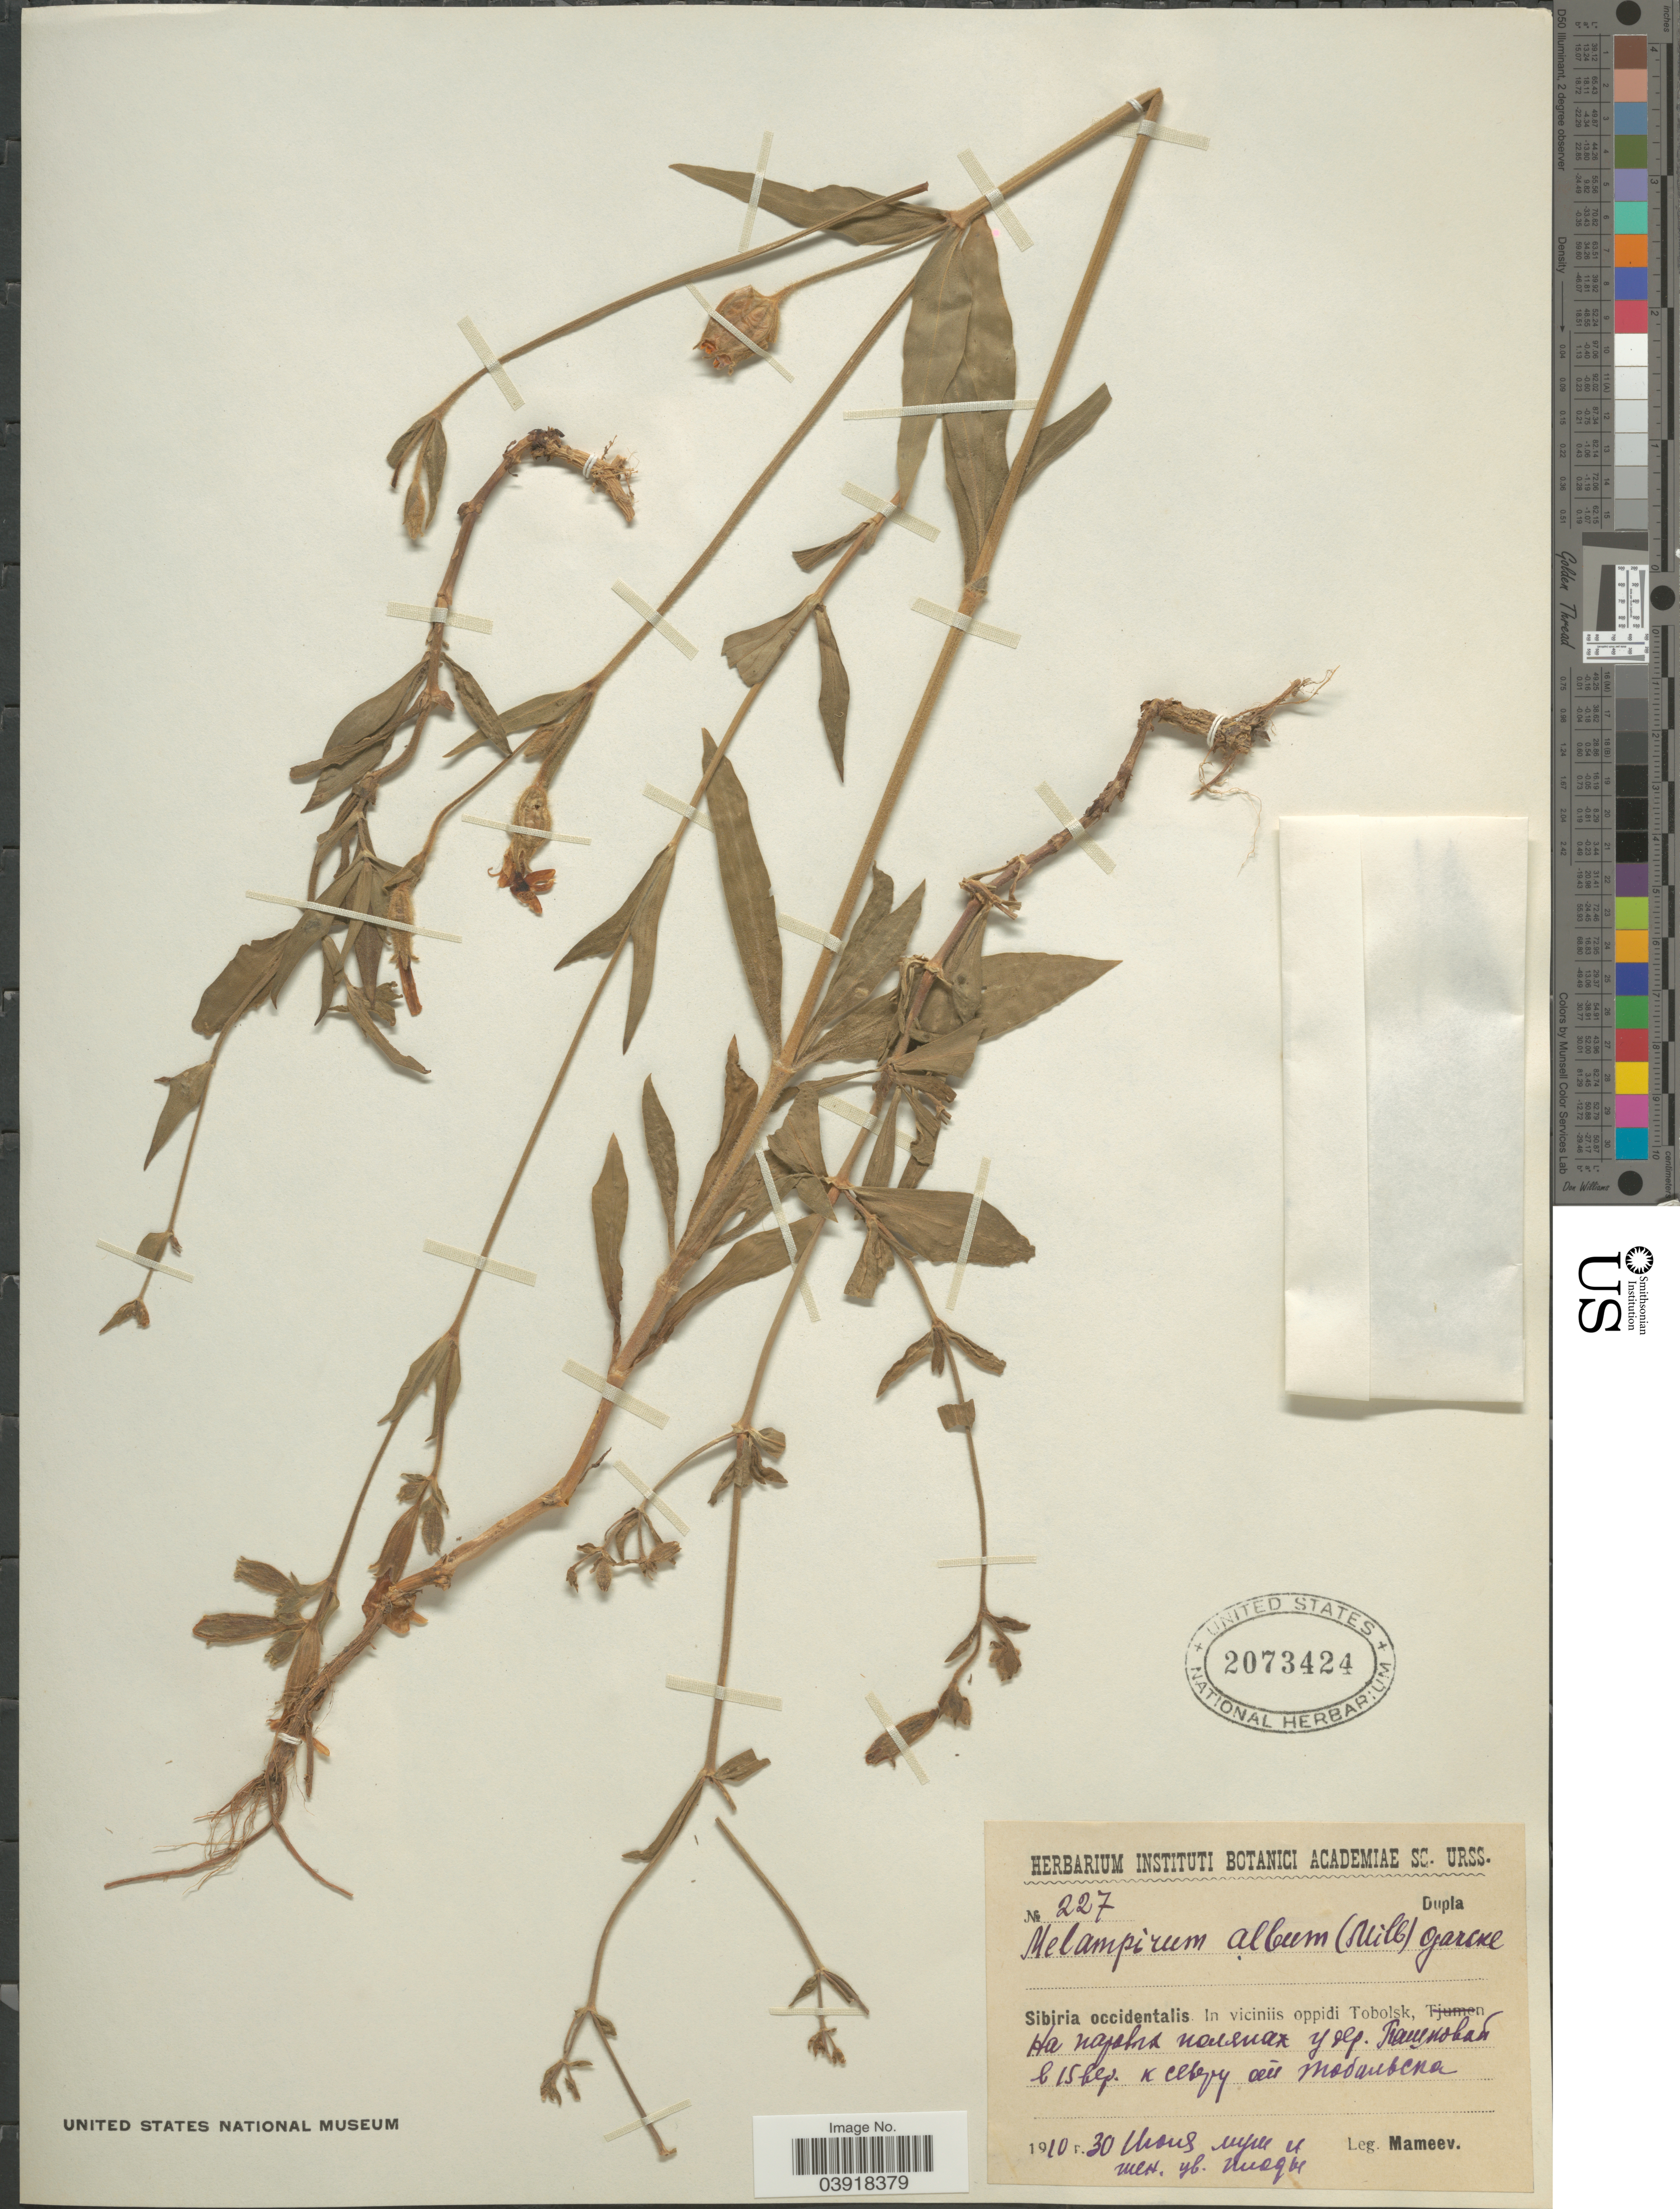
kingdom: Plantae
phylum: Tracheophyta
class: Magnoliopsida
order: Caryophyllales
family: Caryophyllaceae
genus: Silene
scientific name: Silene latifolia subsp. alba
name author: (Mill.) Greuter & Burdet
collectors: Mameev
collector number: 227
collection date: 1910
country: Russian Federation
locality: Sibiria occidentalis. In viciniis oppidi Tobolsk, X.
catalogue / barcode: US 2073424